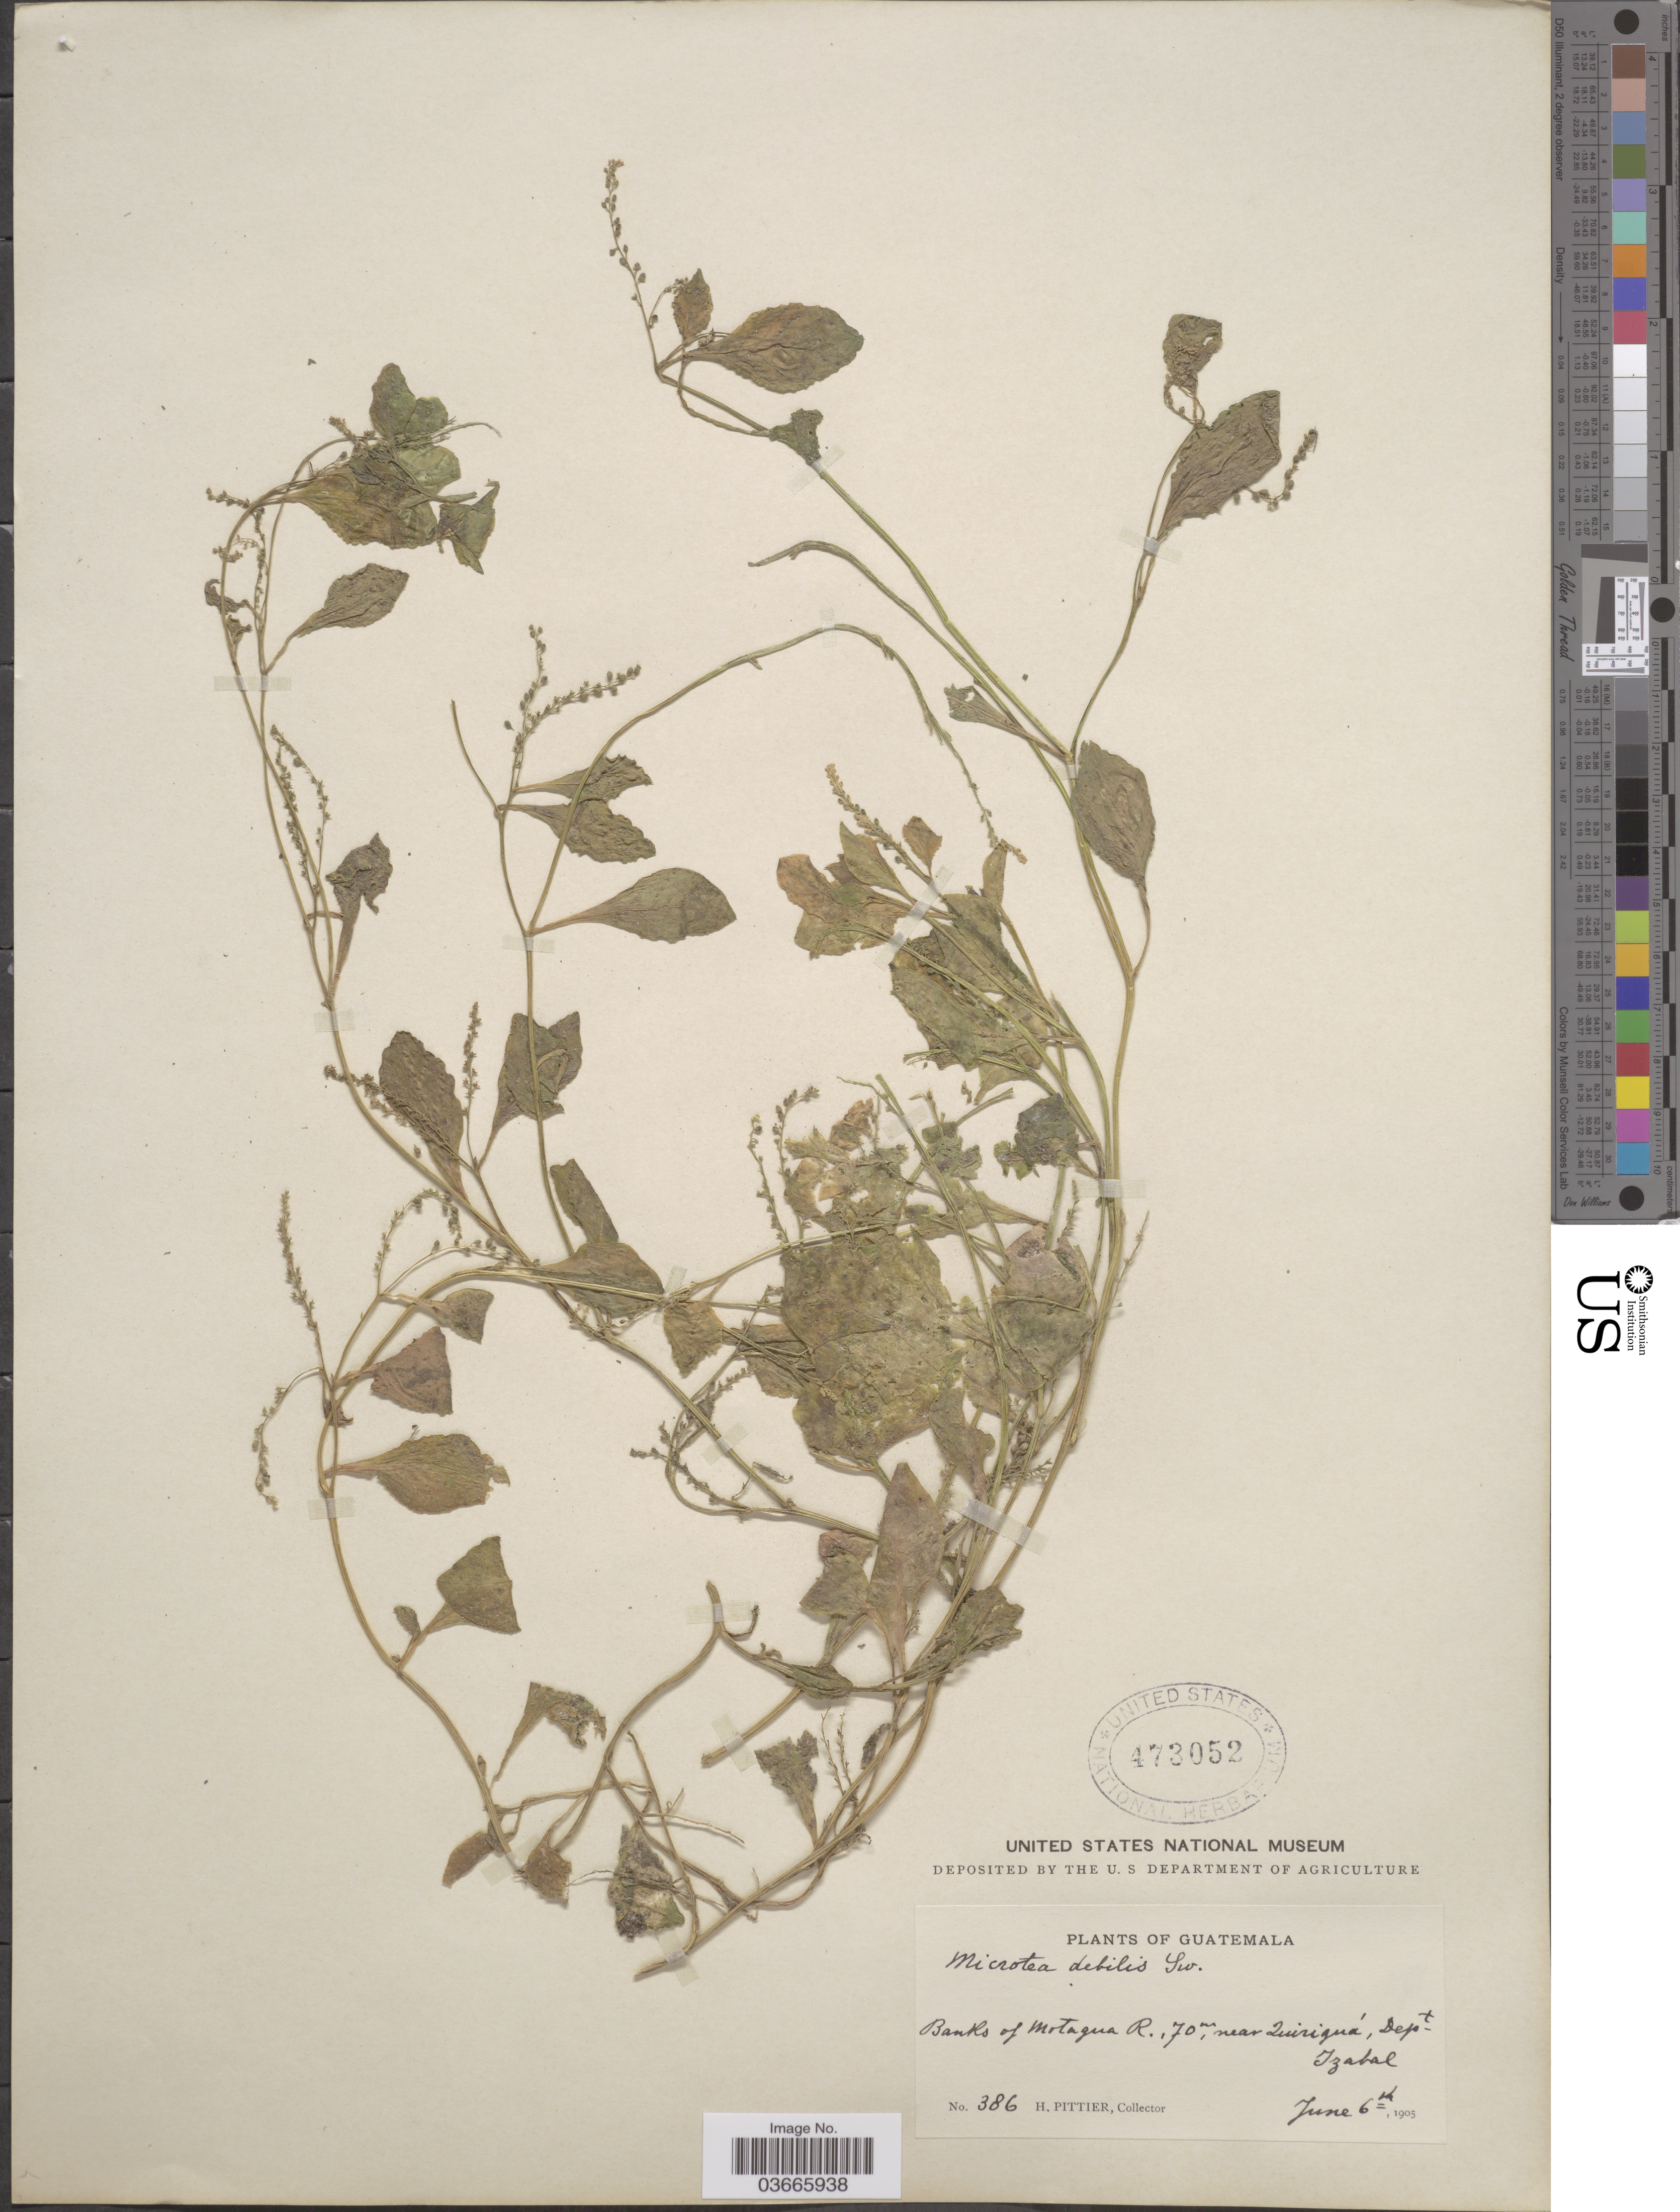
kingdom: Plantae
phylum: Tracheophyta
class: Magnoliopsida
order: Caryophyllales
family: Microteaceae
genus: Microtea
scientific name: Microtea debilis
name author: Sw.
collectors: H. F. Pittier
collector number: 386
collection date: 1905-06-06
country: Guatemala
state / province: Izabal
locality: Banks of Motagua R., near Quiriguá, Dept. Izabal.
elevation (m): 70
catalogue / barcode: US 473052